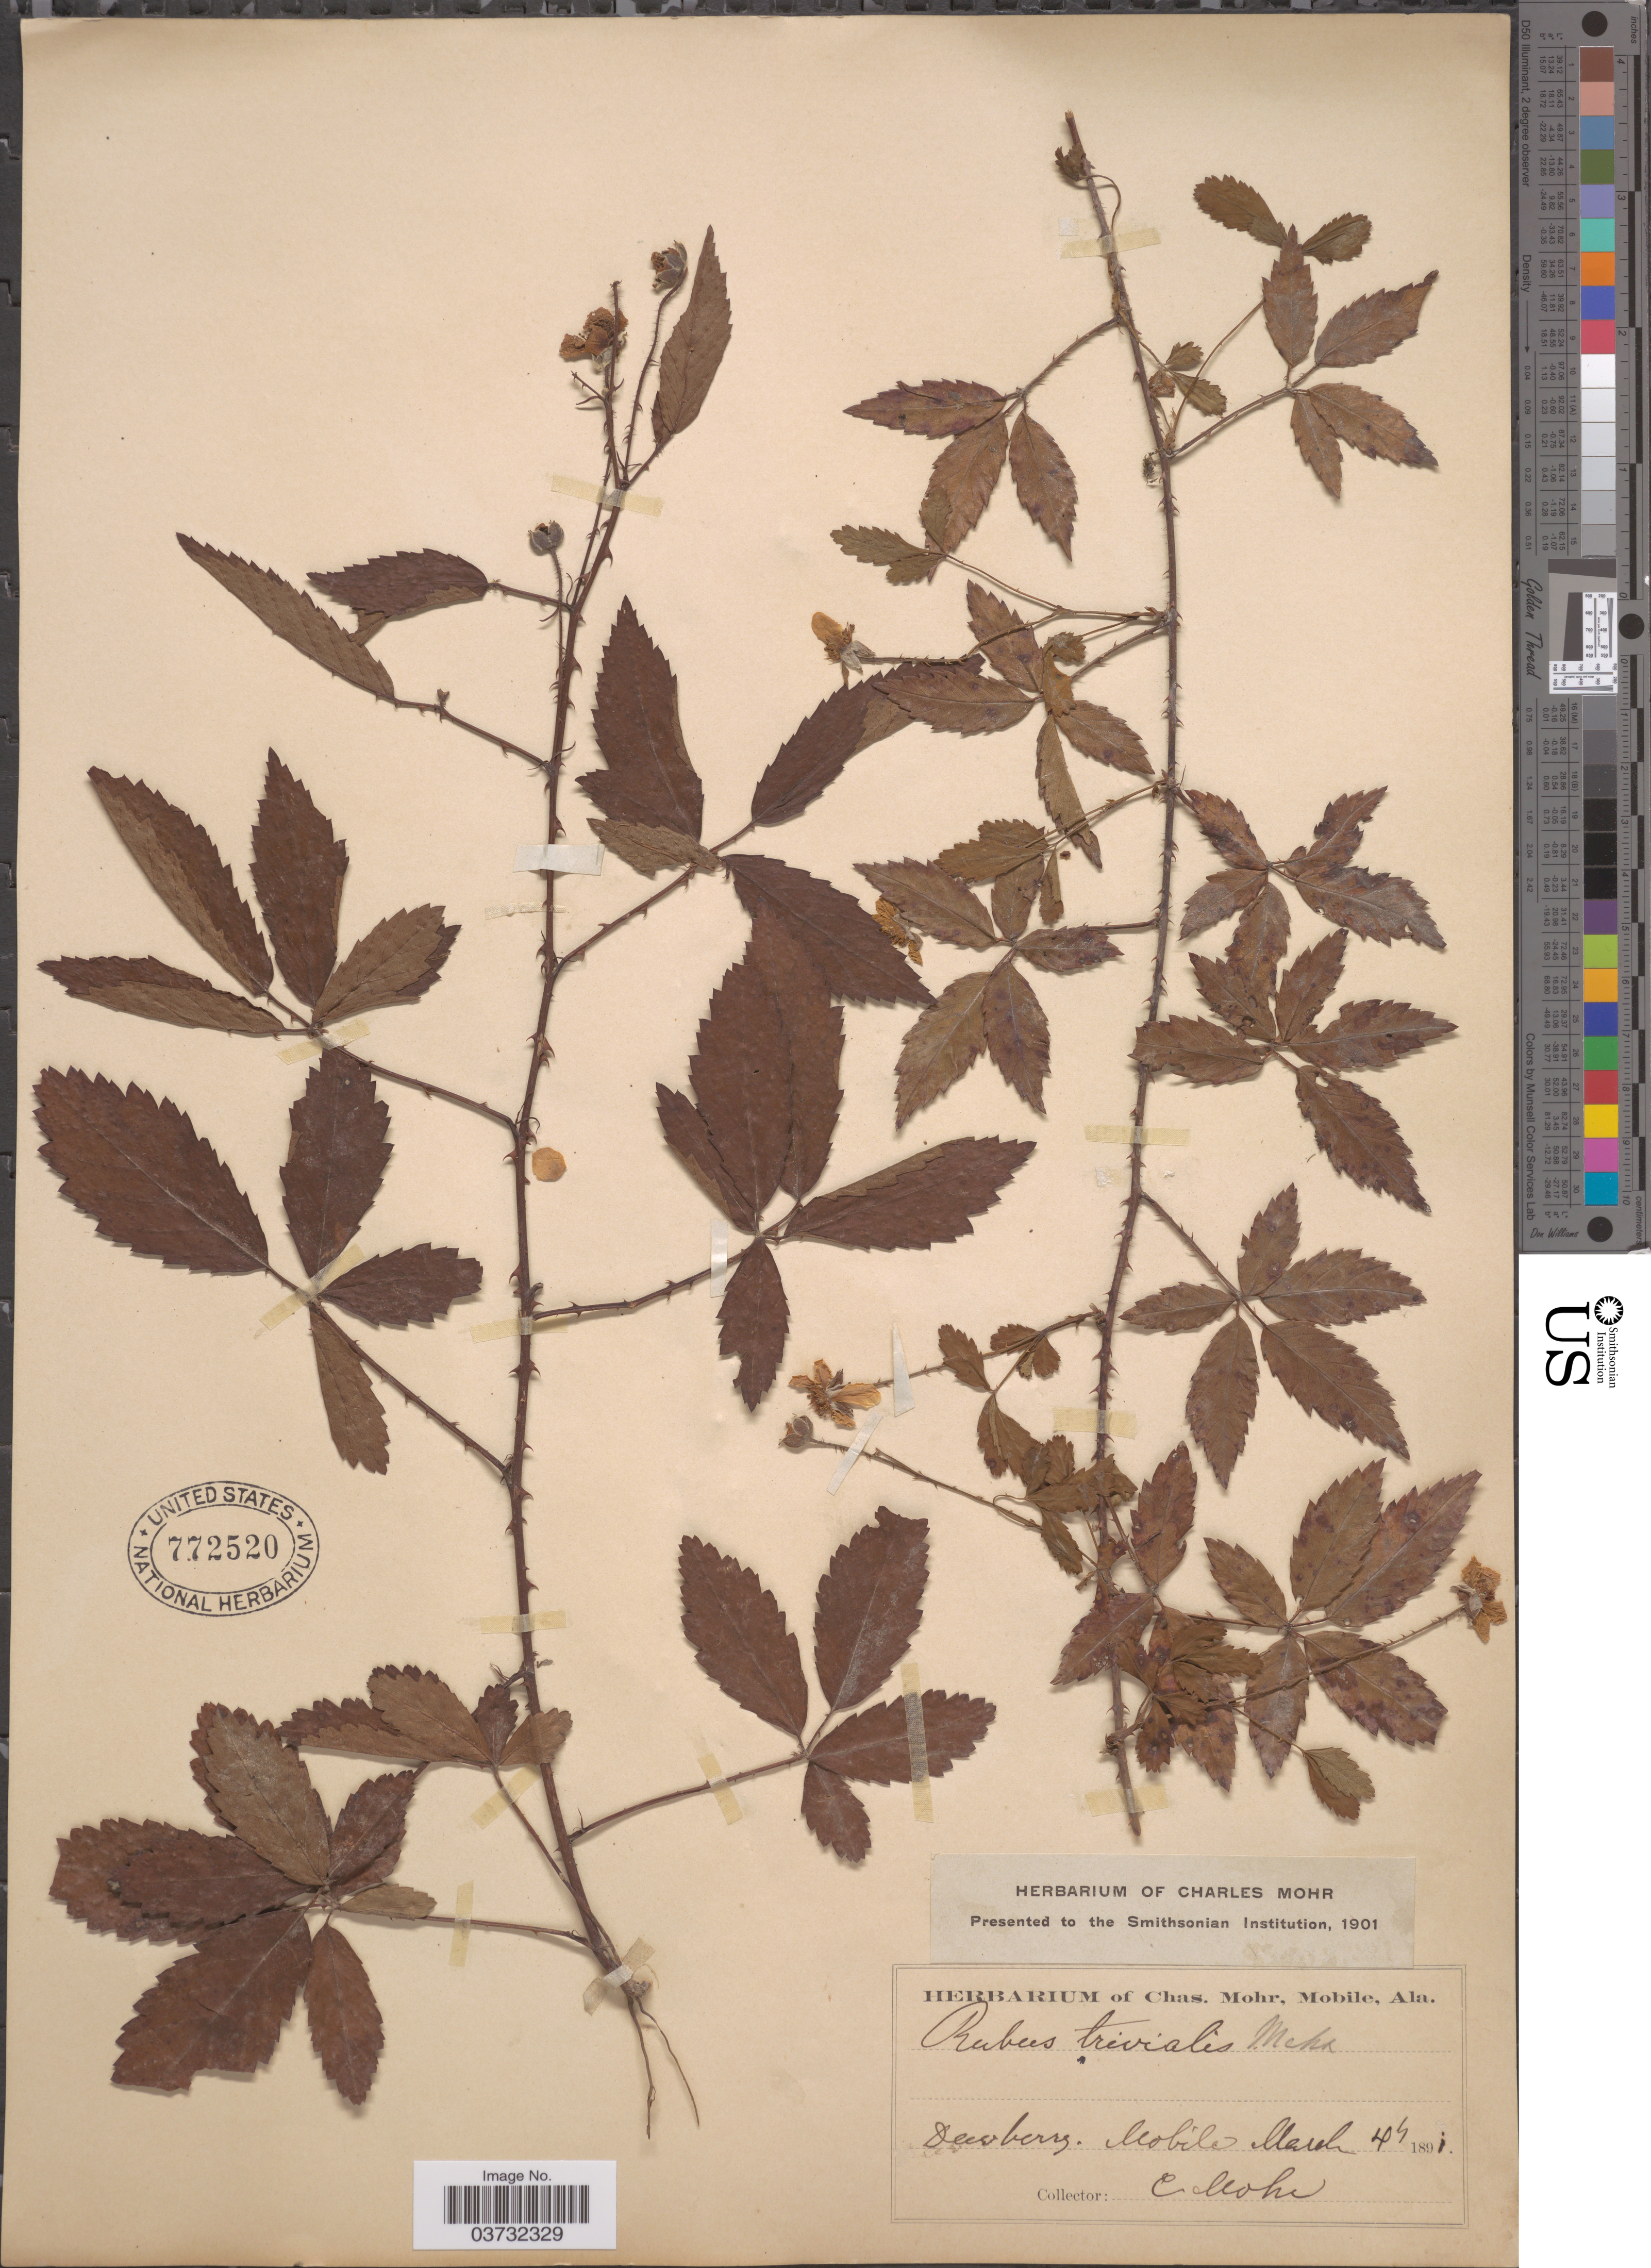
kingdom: Plantae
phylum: Tracheophyta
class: Magnoliopsida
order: Rosales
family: Rosaceae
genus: Rubus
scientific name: Rubus trivialis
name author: Michx.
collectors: Mohr, C. T. (herbarium)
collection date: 1891-03-04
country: United States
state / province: Alabama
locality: Mobile.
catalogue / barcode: US 772520